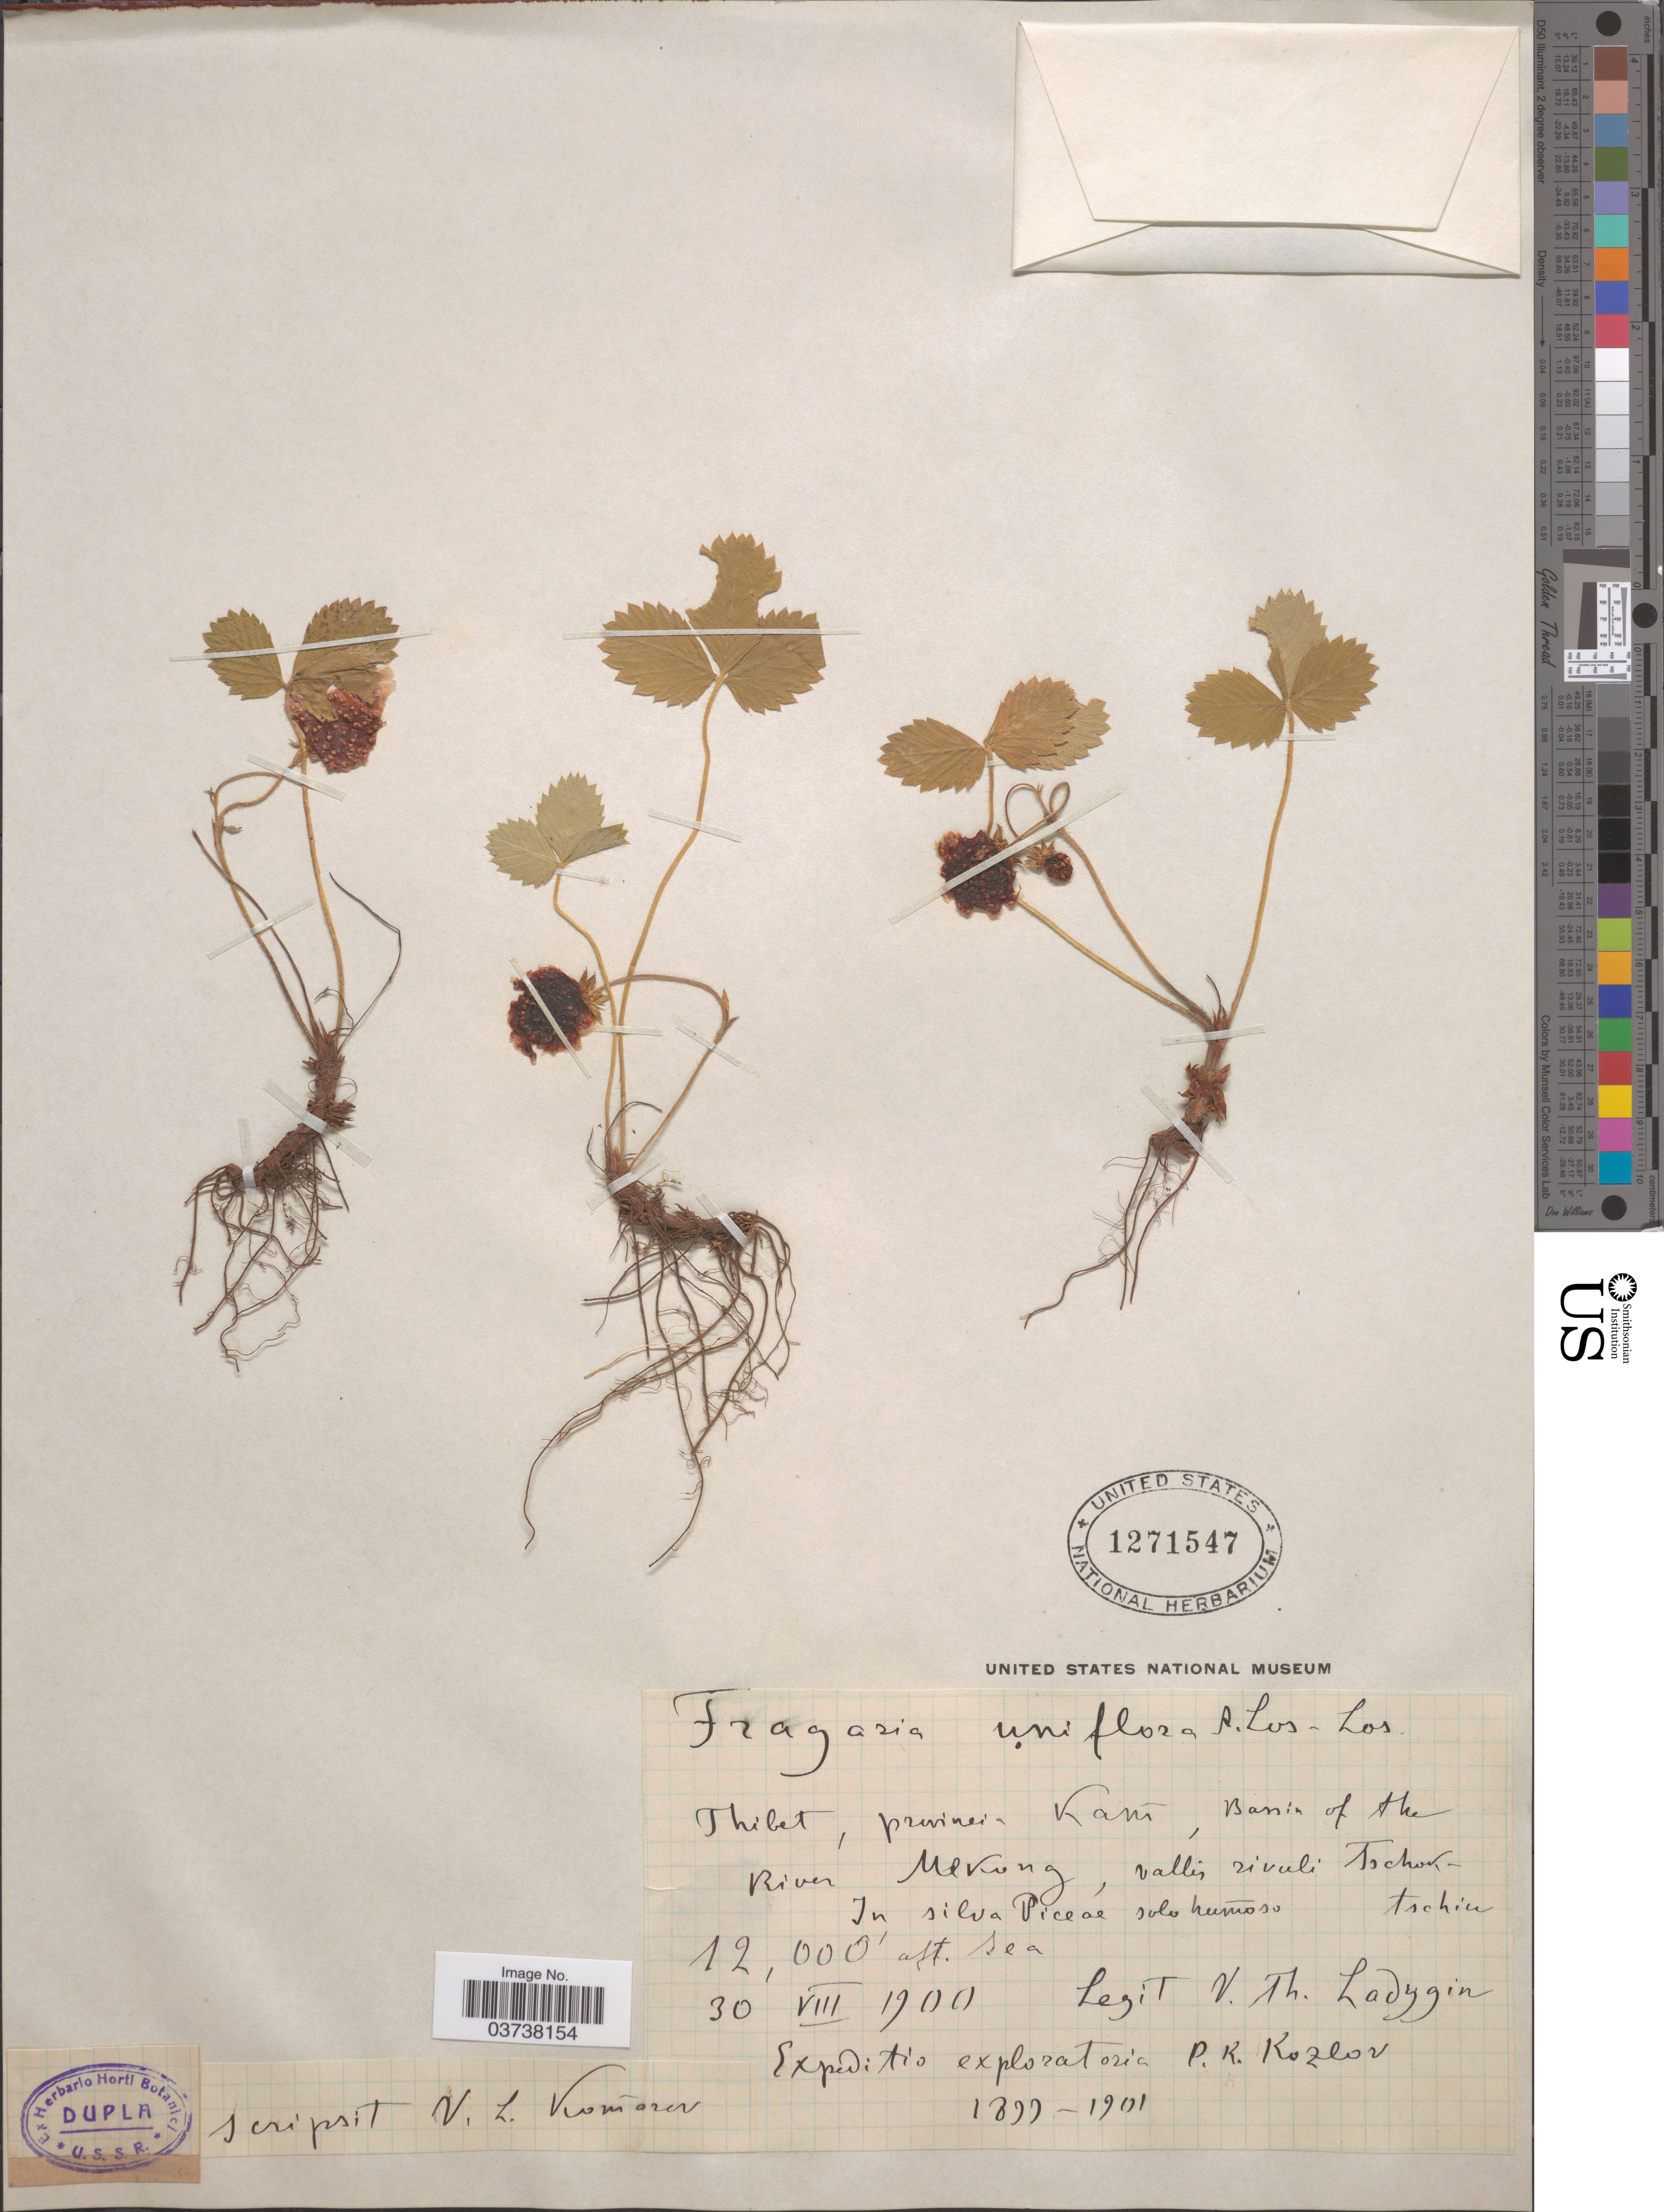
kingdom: Plantae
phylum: Tracheophyta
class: Magnoliopsida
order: Rosales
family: Rosaceae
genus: Fragaria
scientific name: Fragaria uniflora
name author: Losinsk.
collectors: V. Ladygin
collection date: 1900-07-30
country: China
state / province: Xizang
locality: Thibet, provincia Kani, Bassin of the River Mekong, vallis rivuli Tschonk. [interpreted]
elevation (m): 3658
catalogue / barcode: US 1271547